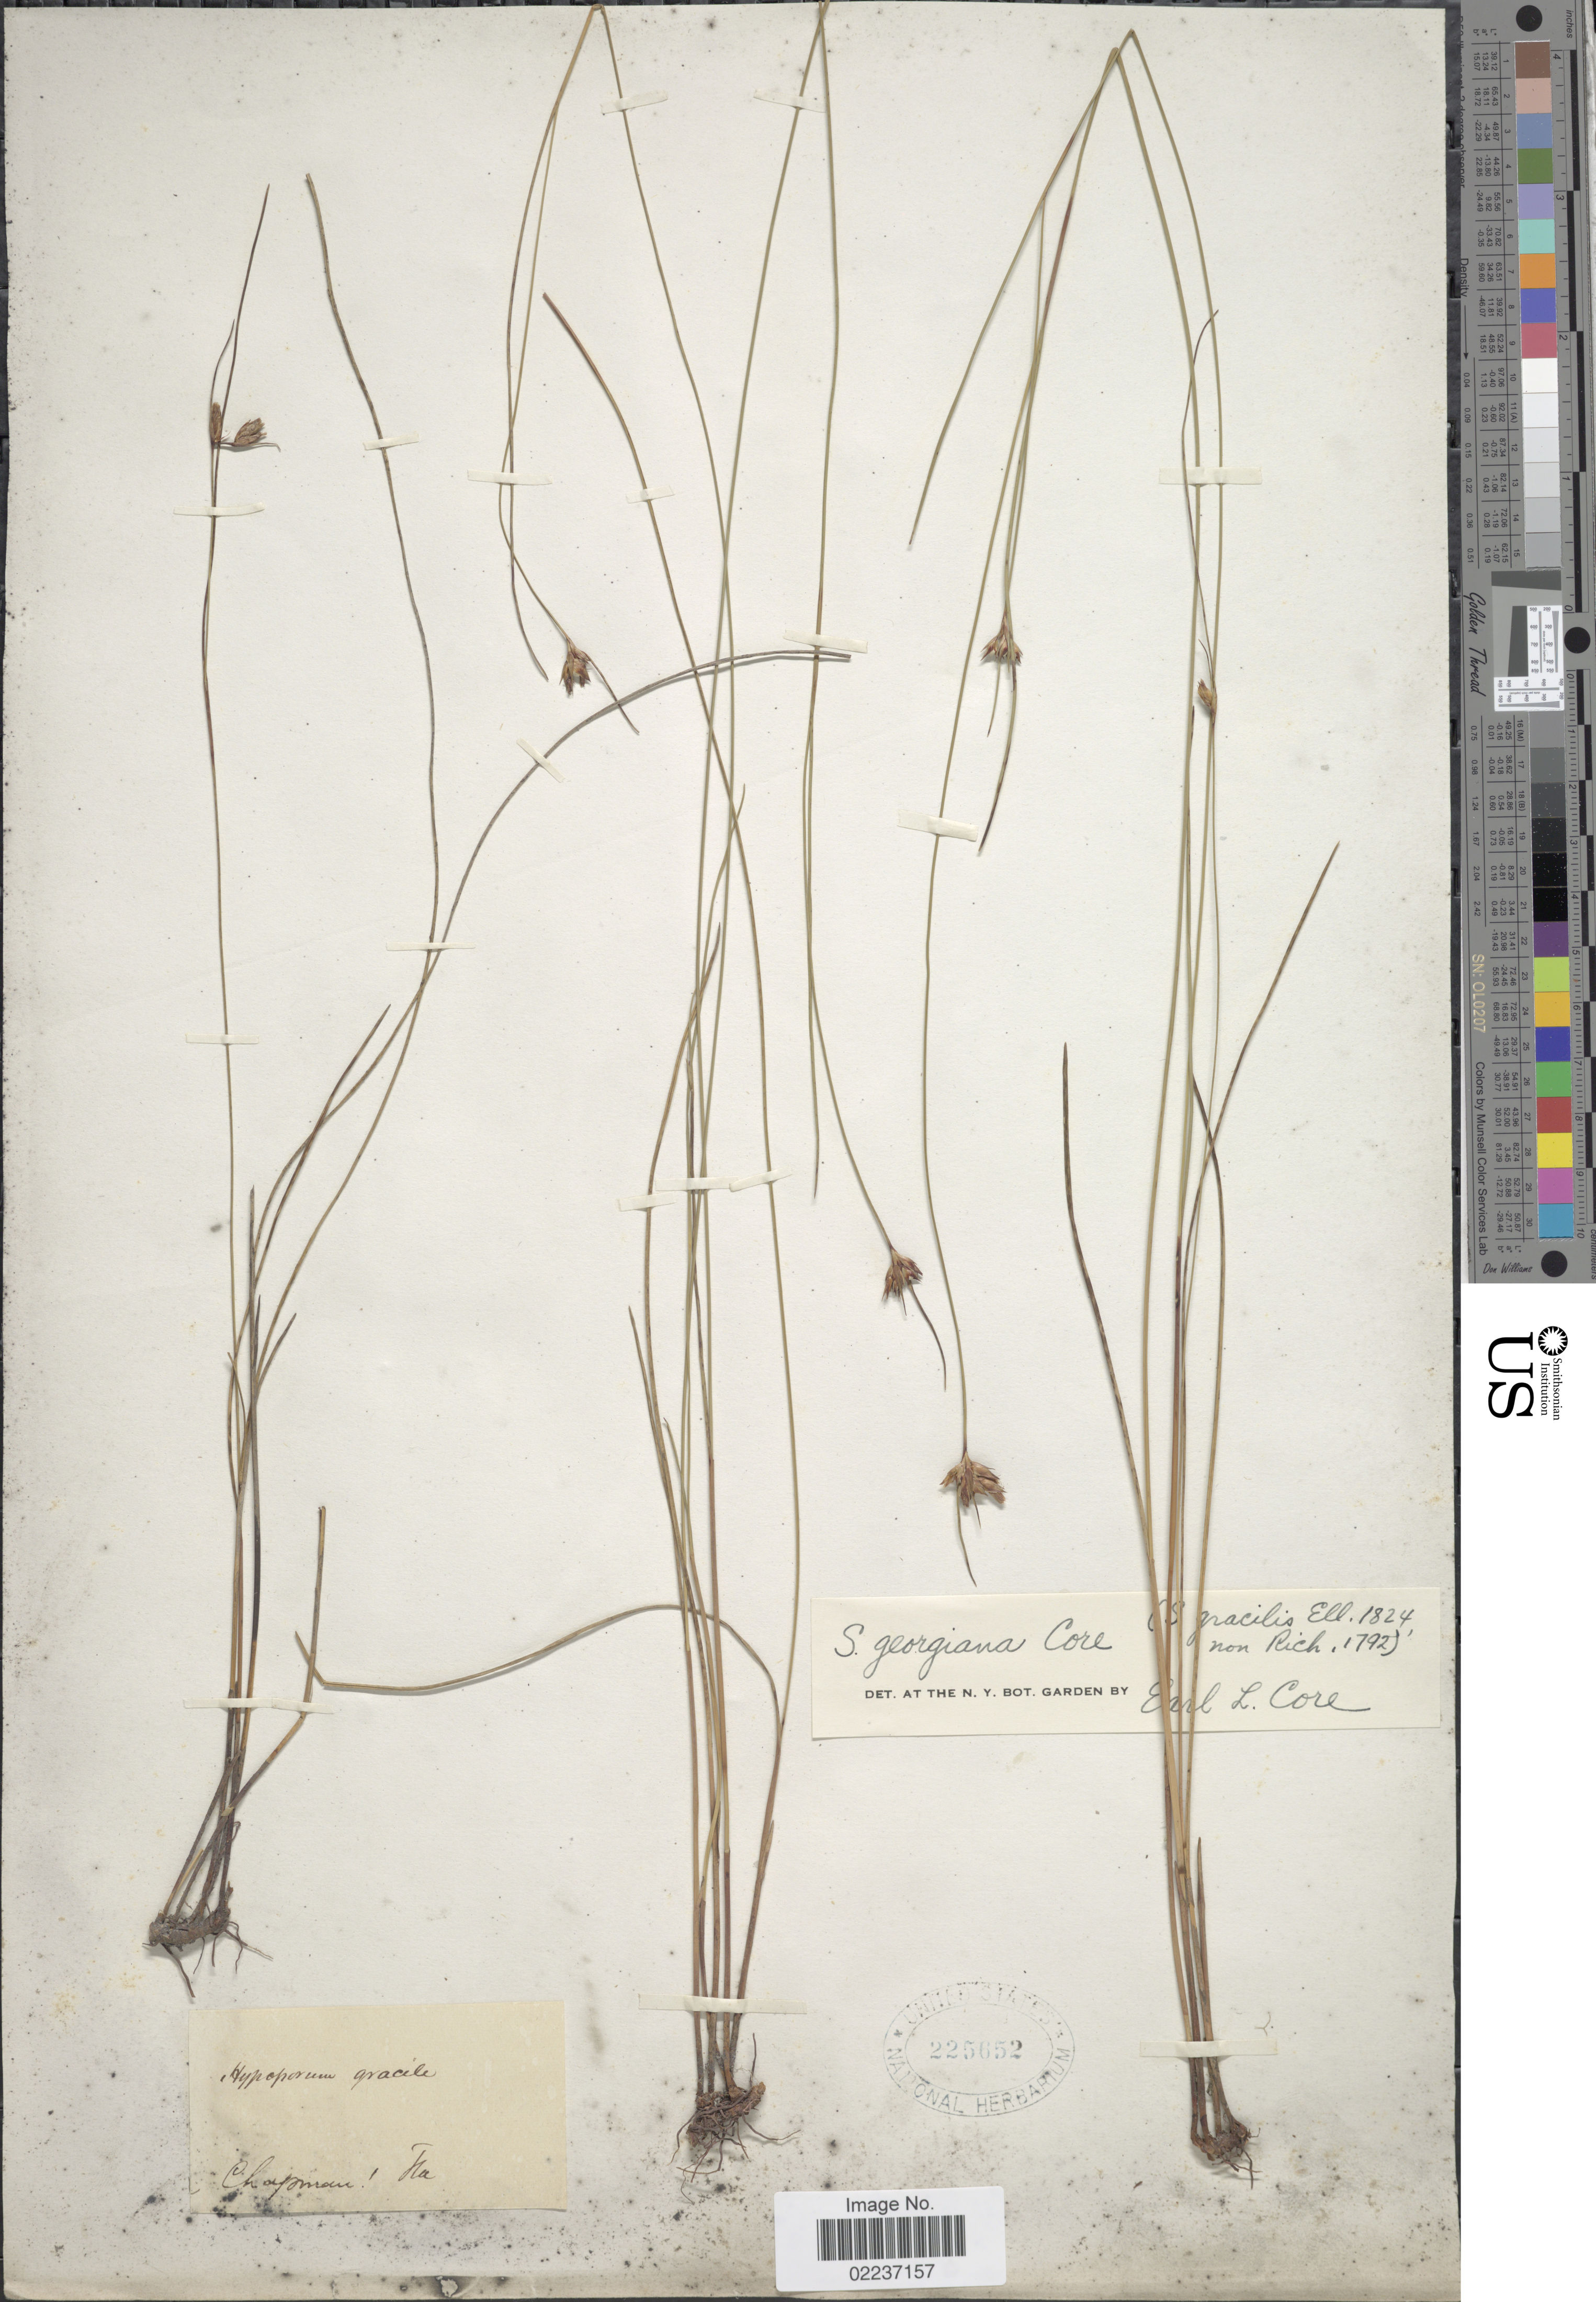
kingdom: Plantae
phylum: Tracheophyta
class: Liliopsida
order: Poales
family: Cyperaceae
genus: Scleria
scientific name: Scleria georgiana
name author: Core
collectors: A. Chapman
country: United States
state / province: Florida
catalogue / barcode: US 225652